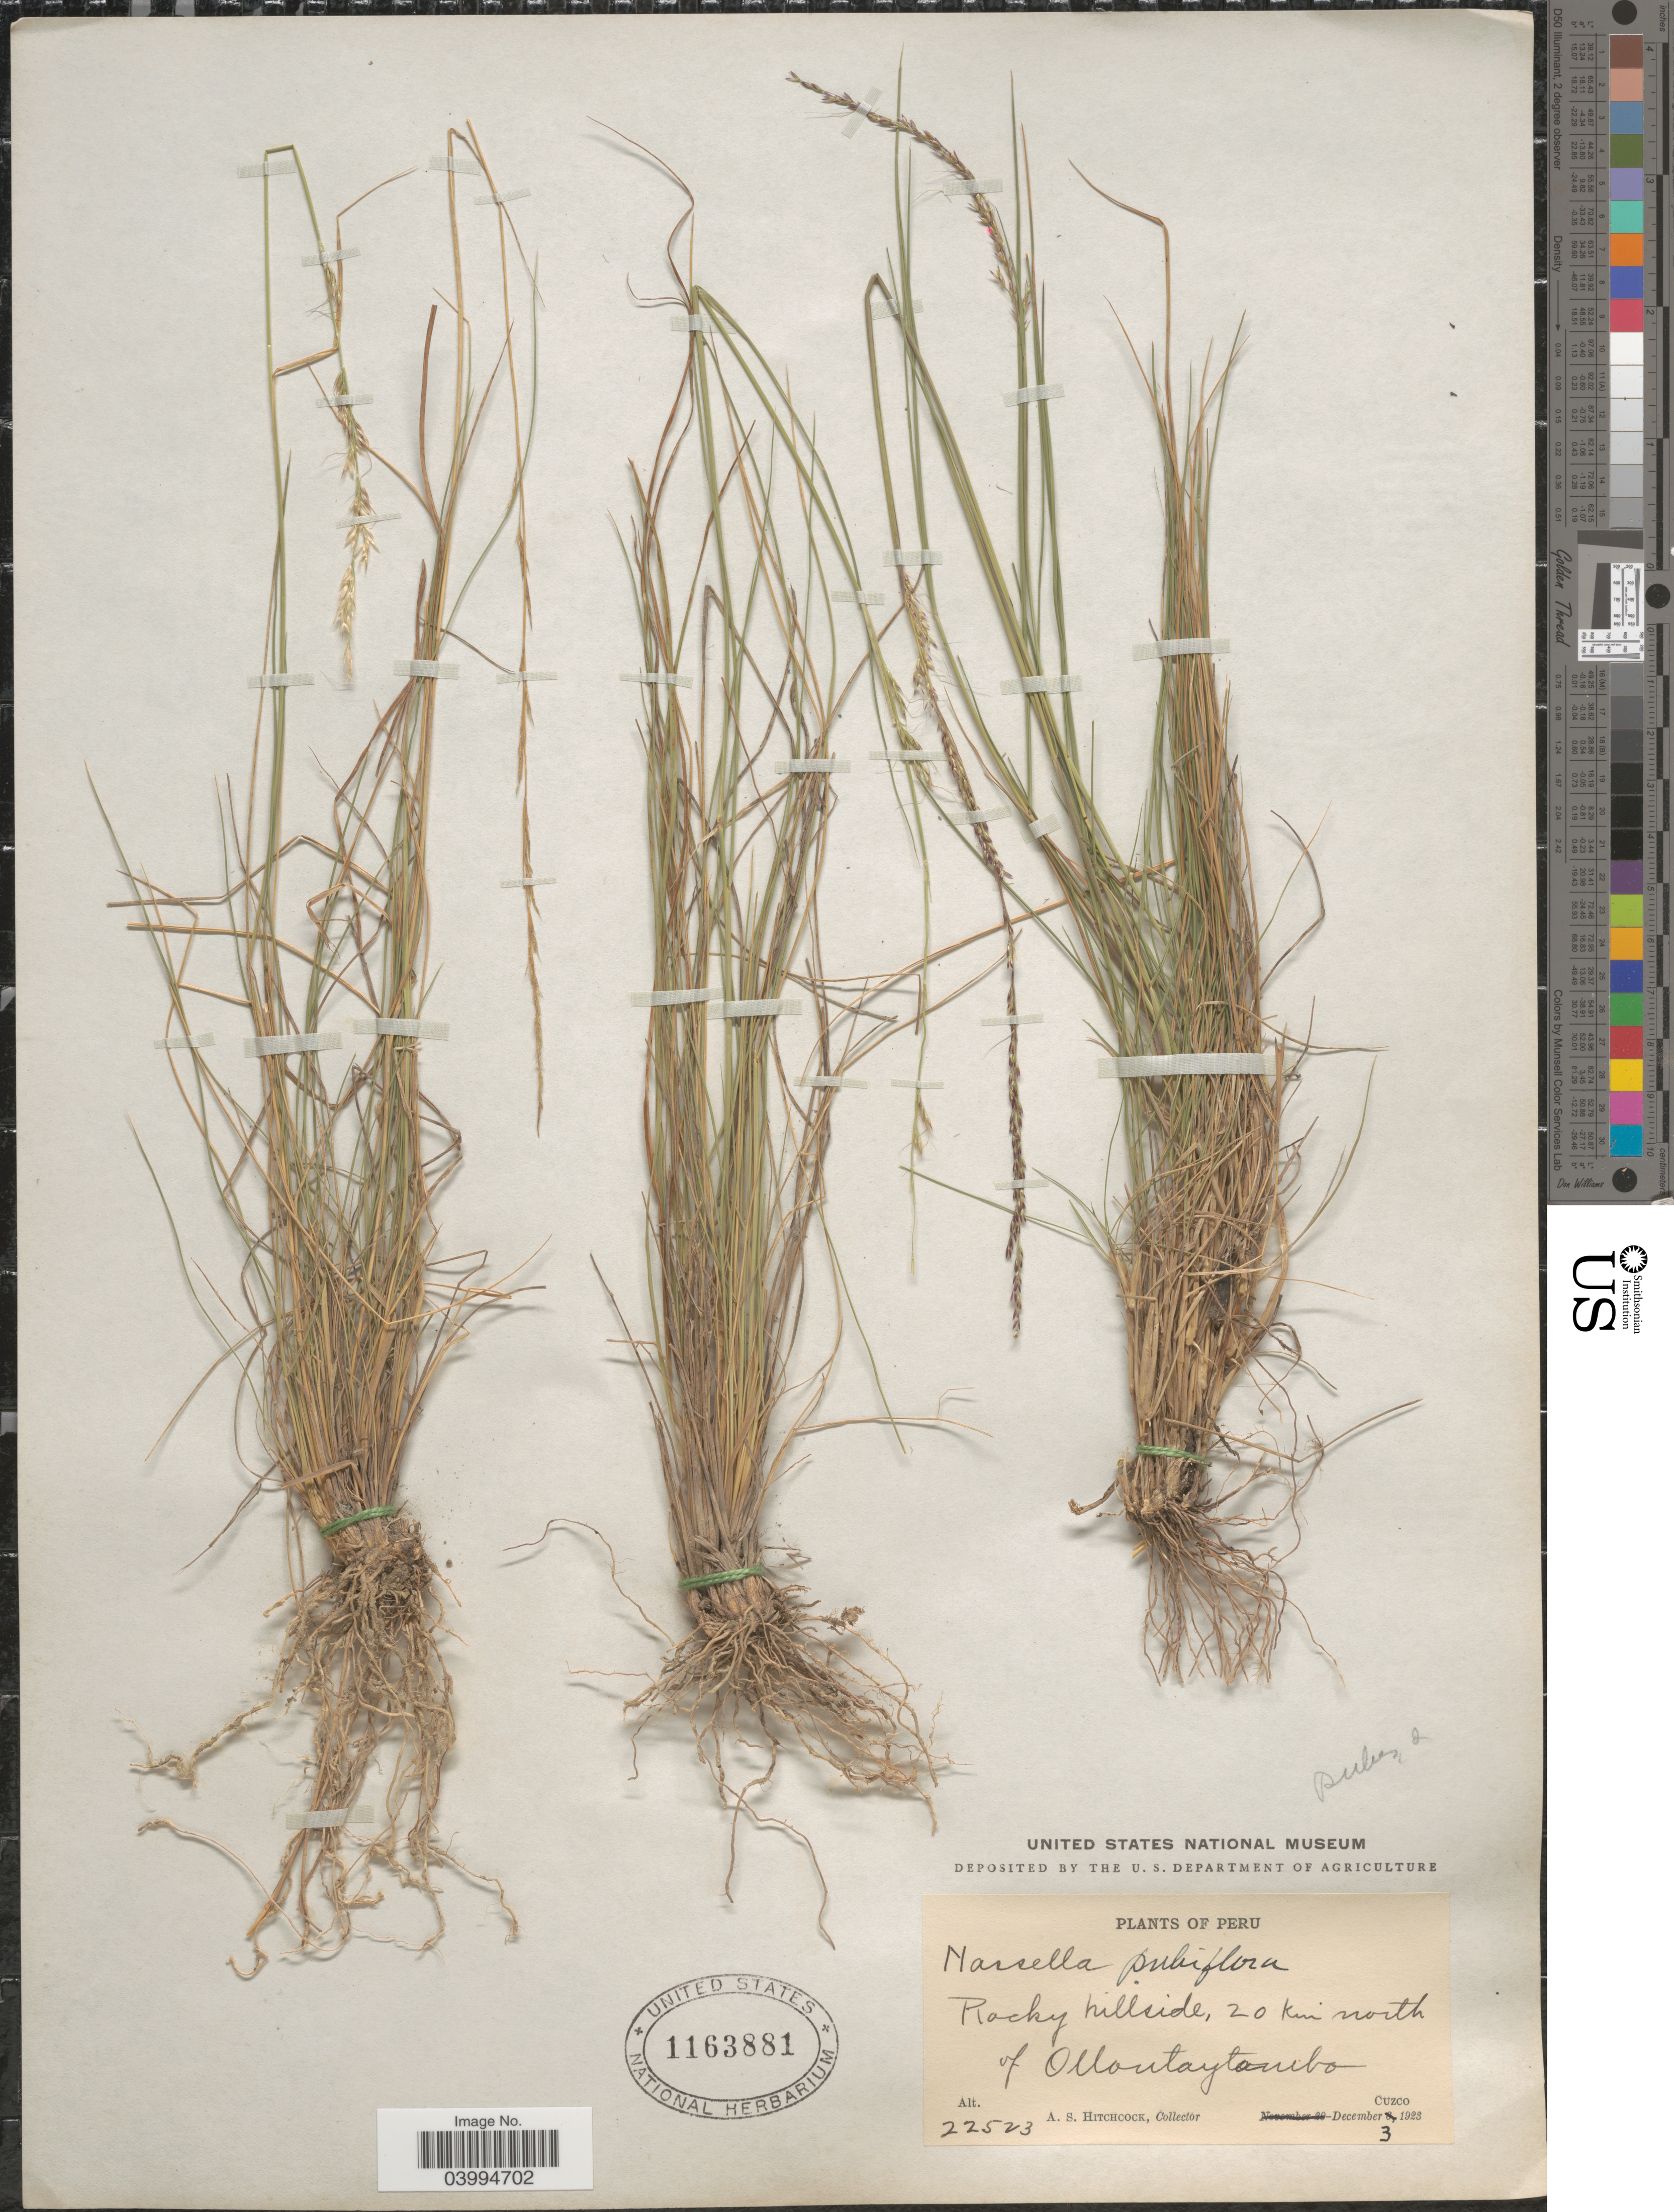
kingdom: Plantae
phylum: Tracheophyta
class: Liliopsida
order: Poales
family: Poaceae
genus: Nassella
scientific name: Nassella pubiflora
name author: (Trin. & Rupr.) É. Desv.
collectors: A. S. Hitchcock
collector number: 22523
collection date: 1923-12-03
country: Peru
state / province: Cusco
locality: Rocky hillside, 20 km north of Ollantaytambo. Cuzco.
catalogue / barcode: US 1163881